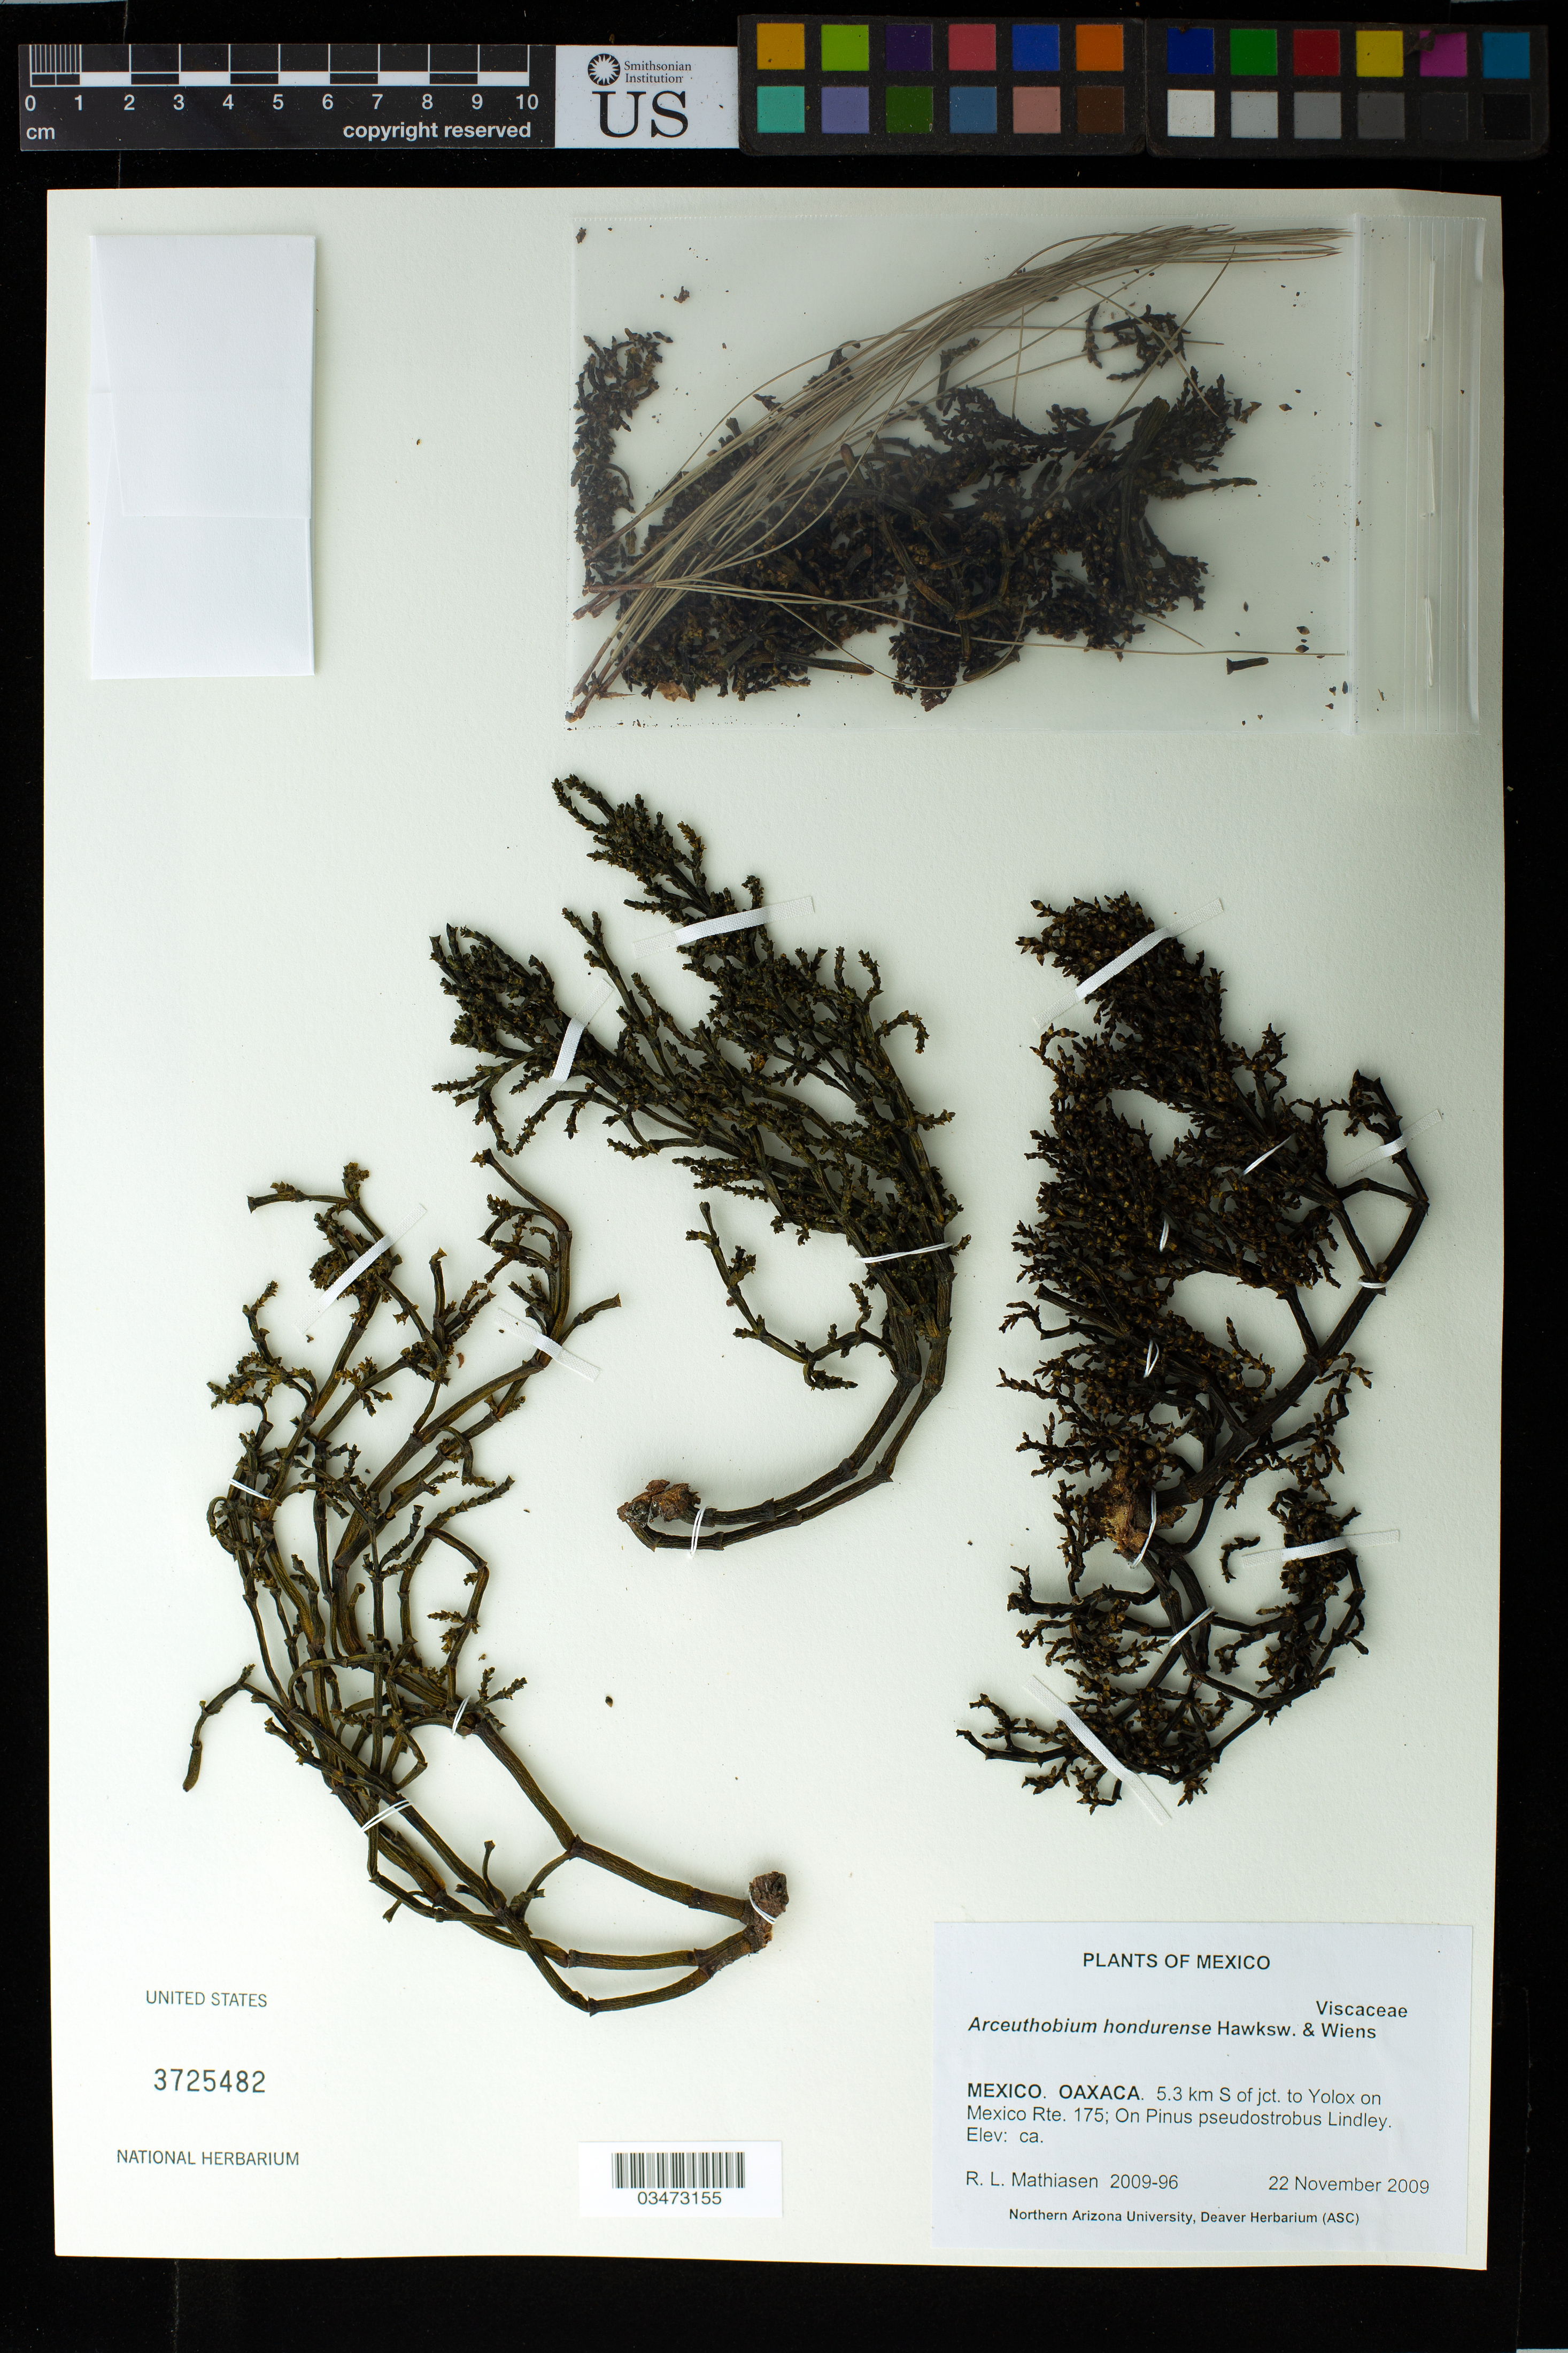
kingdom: Plantae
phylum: Tracheophyta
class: Magnoliopsida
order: Santalales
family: Viscaceae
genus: Arceuthobium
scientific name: Arceuthobium hondurense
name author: Hawksw. & Wiens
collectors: R. Mathiasen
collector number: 2009-96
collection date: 2009-11-22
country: Mexico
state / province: Oaxaca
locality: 5.3 km S of jct. to Yolox on Mexico Rte. 175; On Pinus pseudostrobus Lindley.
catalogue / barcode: US 3725842